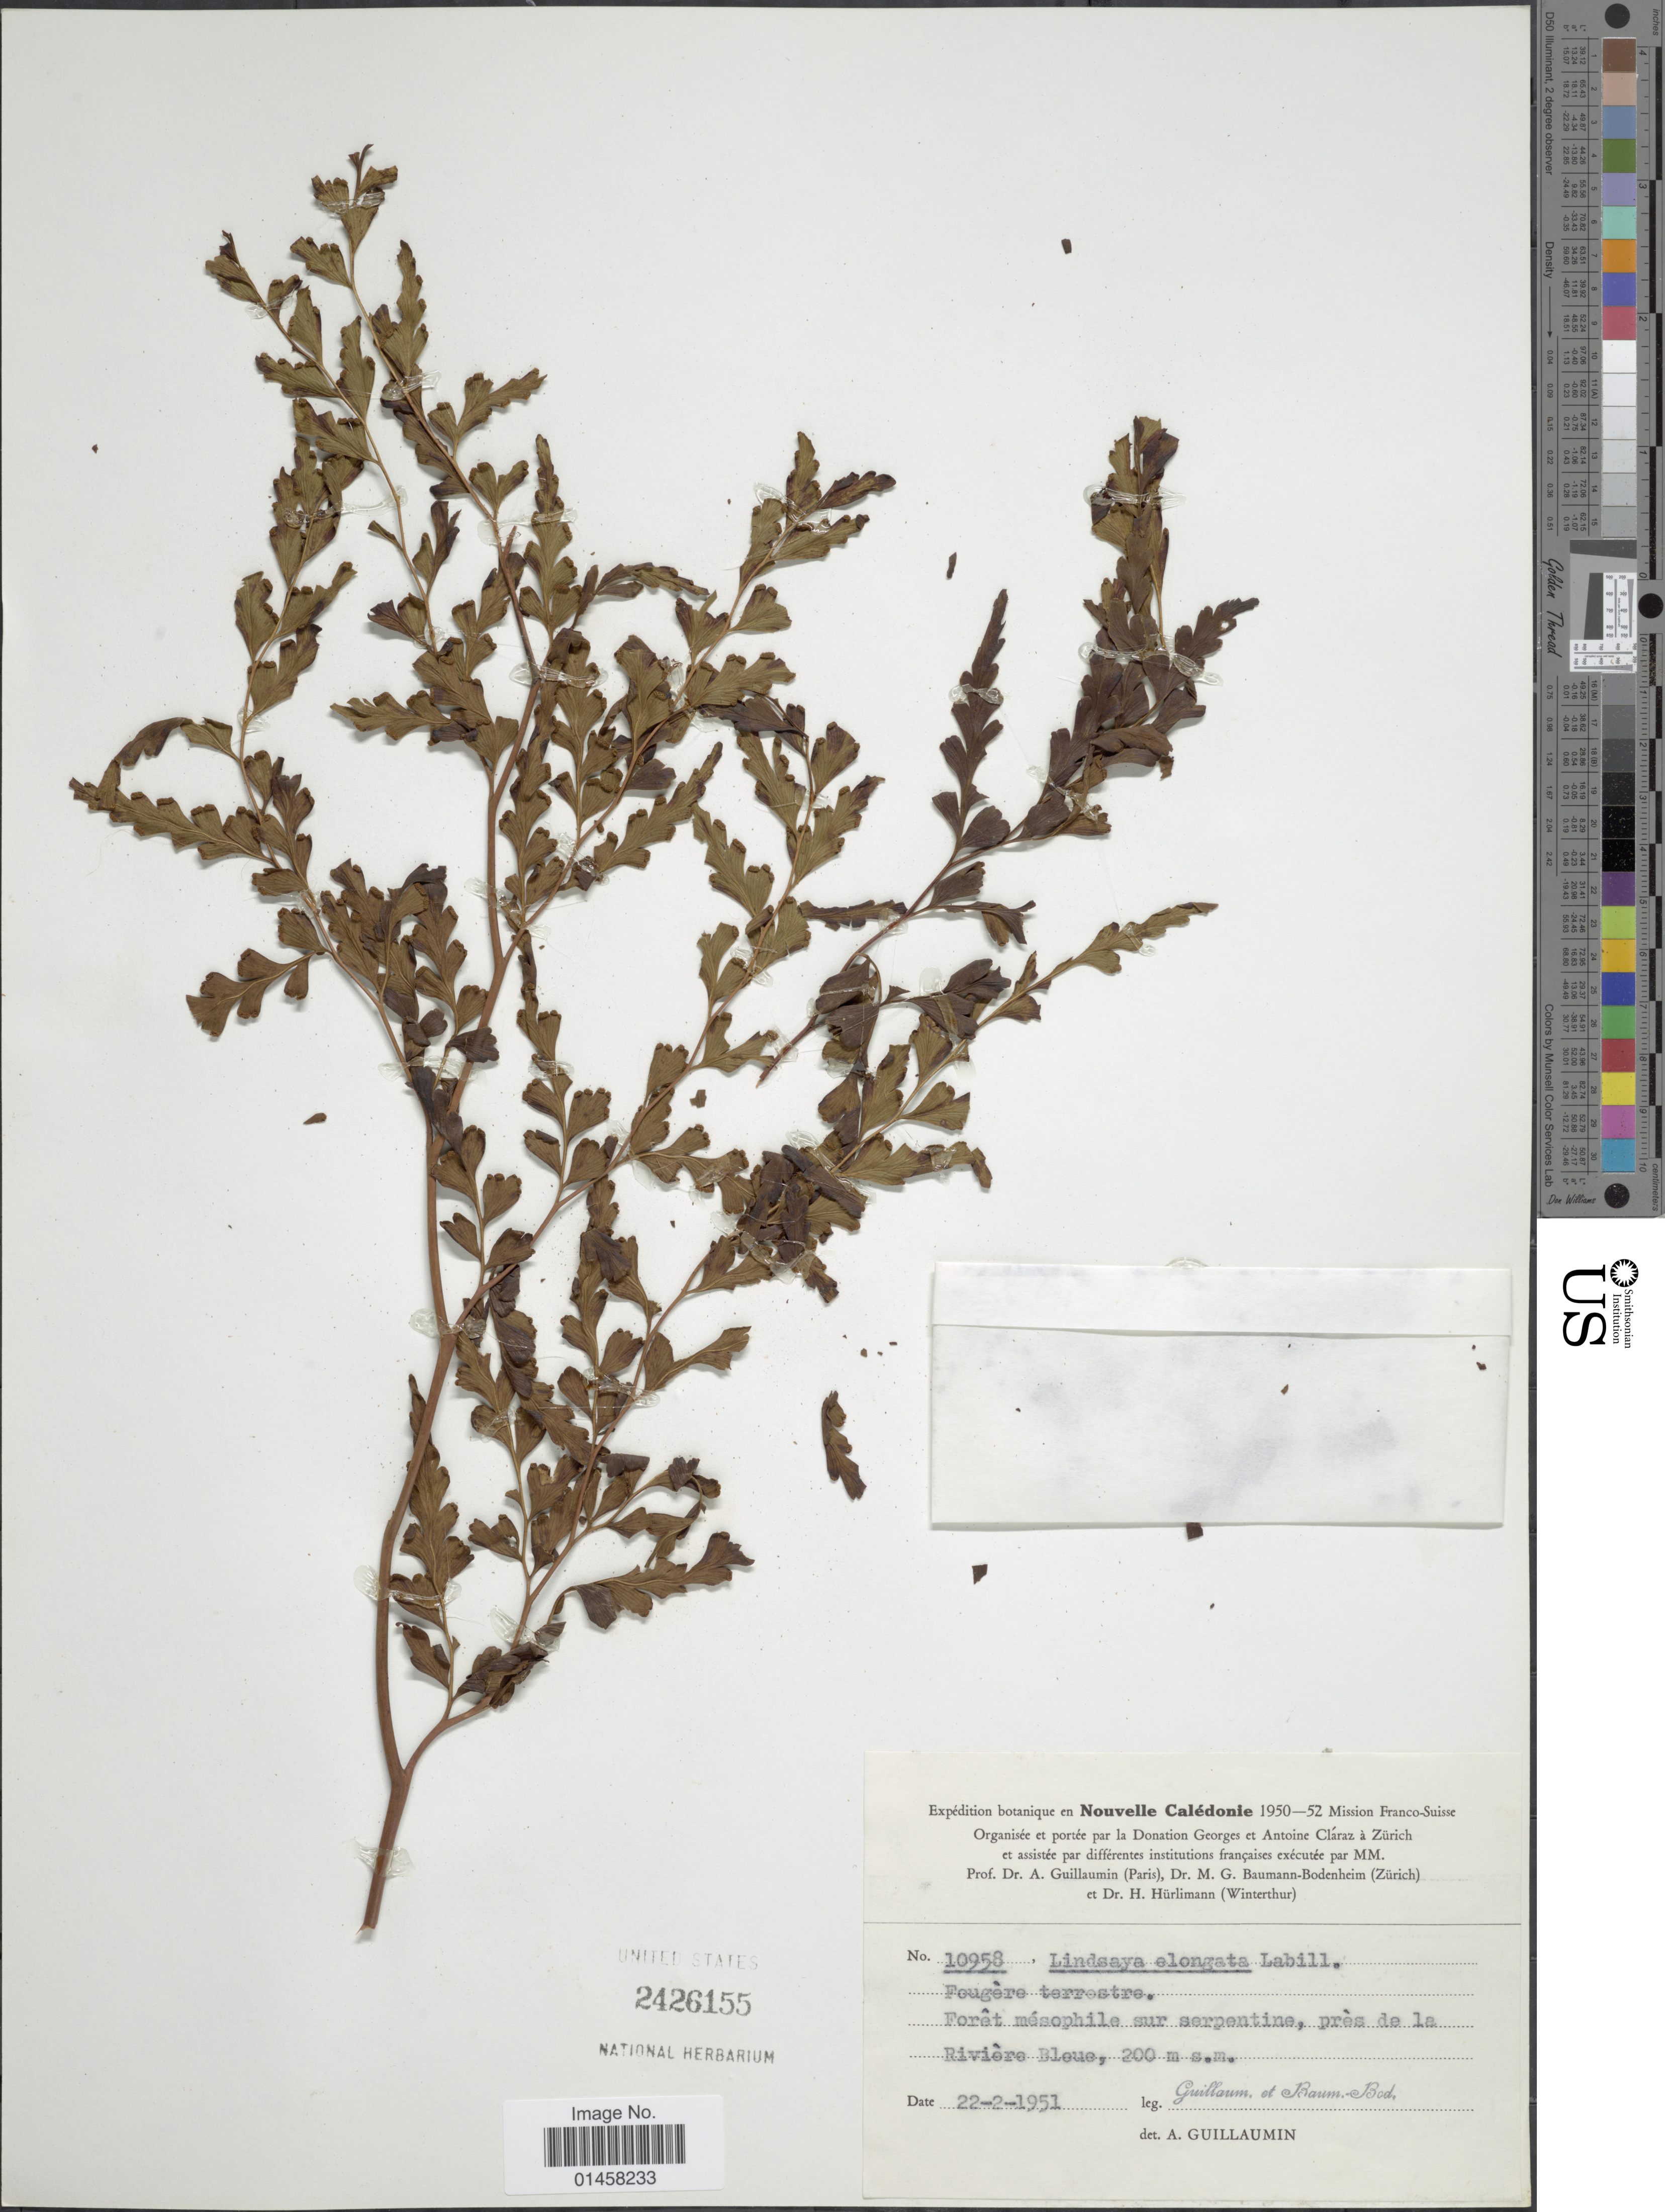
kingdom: Plantae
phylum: Tracheophyta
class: Polypodiopsida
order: Polypodiales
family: Lindsaeaceae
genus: Sphenomeris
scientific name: Sphenomeris deltoidea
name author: (C. Chr.) Copel.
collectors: A. Guillaumin & M. G. Baumann-Bodenheim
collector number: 10958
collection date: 1951-02-22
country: New Caledonia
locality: Nouvelle Calédonie. Foret mésophile sur serpentine, près de la Rivière Bleue [interpreted]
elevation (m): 200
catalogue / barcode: US 2426155